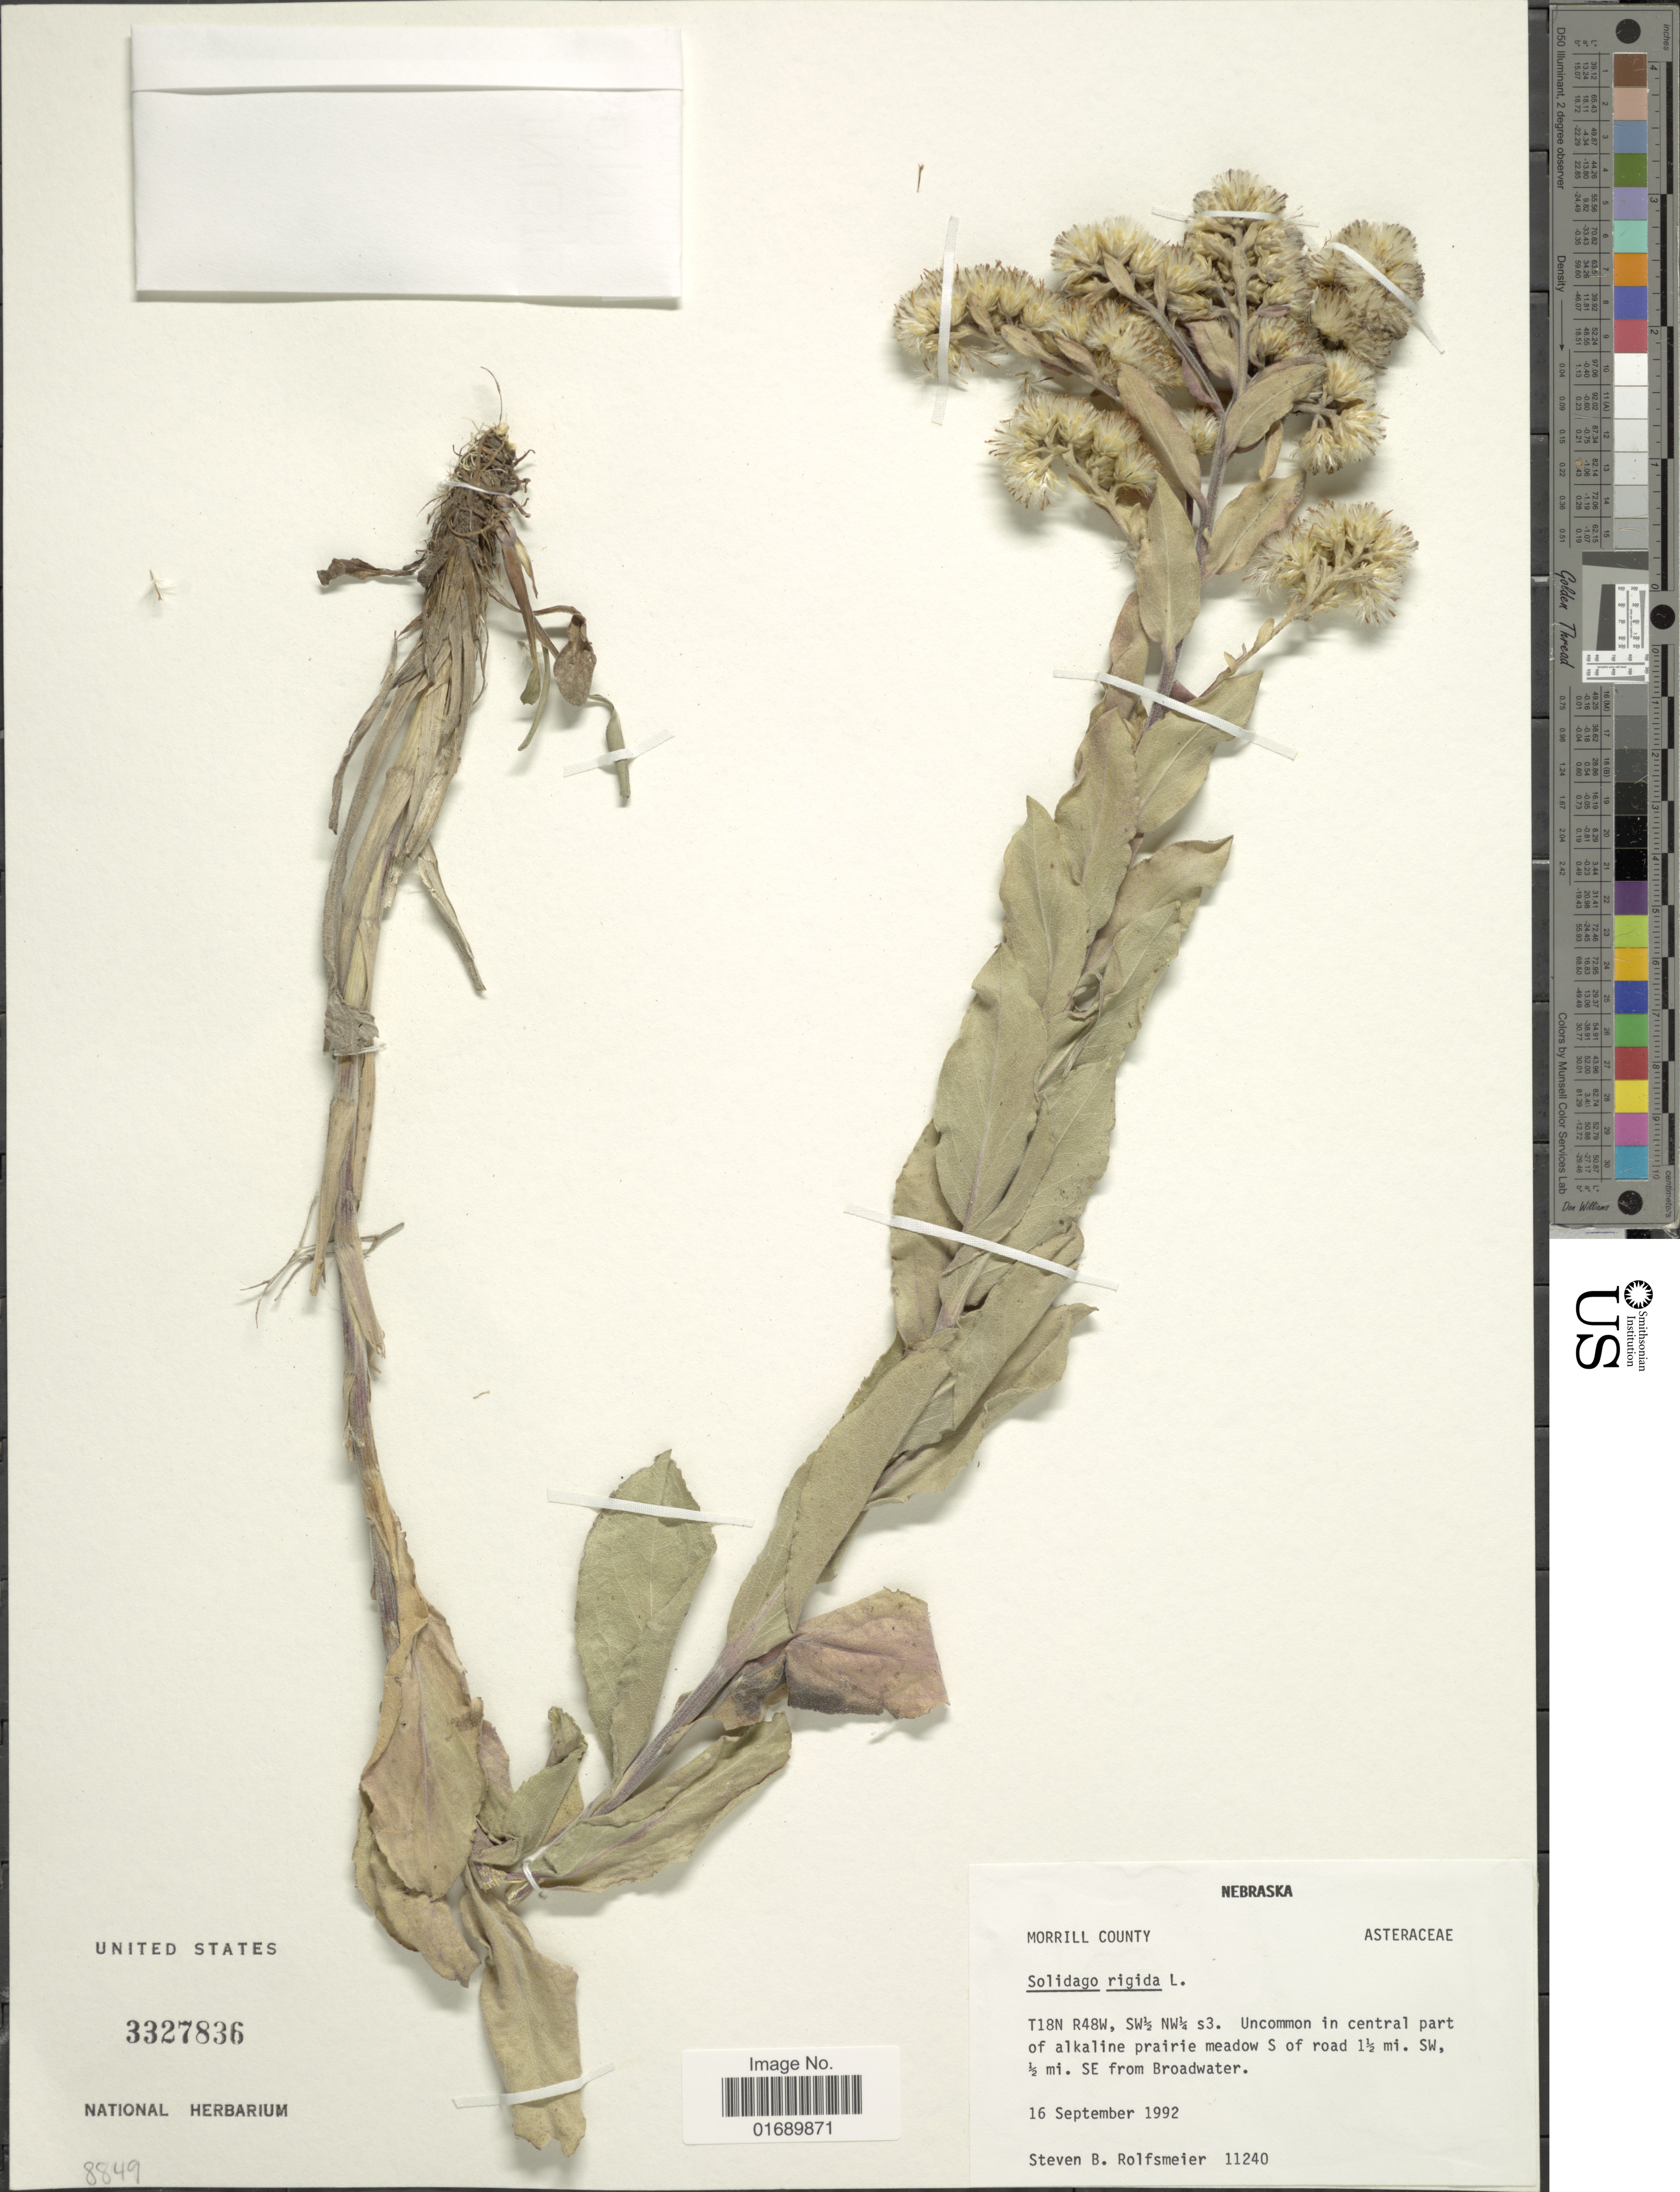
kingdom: Plantae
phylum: Tracheophyta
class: Magnoliopsida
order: Asterales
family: Asteraceae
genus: Solidago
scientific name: Solidago rigida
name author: L.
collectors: S. Rolfsmeier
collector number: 11240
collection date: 1992-09-16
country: United States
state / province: Nebraska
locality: T18N R48W, SW½ NW¼ s3. Uncommon in central part of alkaline prairie meadow S of road 1½ mi. SW. ½ mi SE from Broadwater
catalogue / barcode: US 3327836